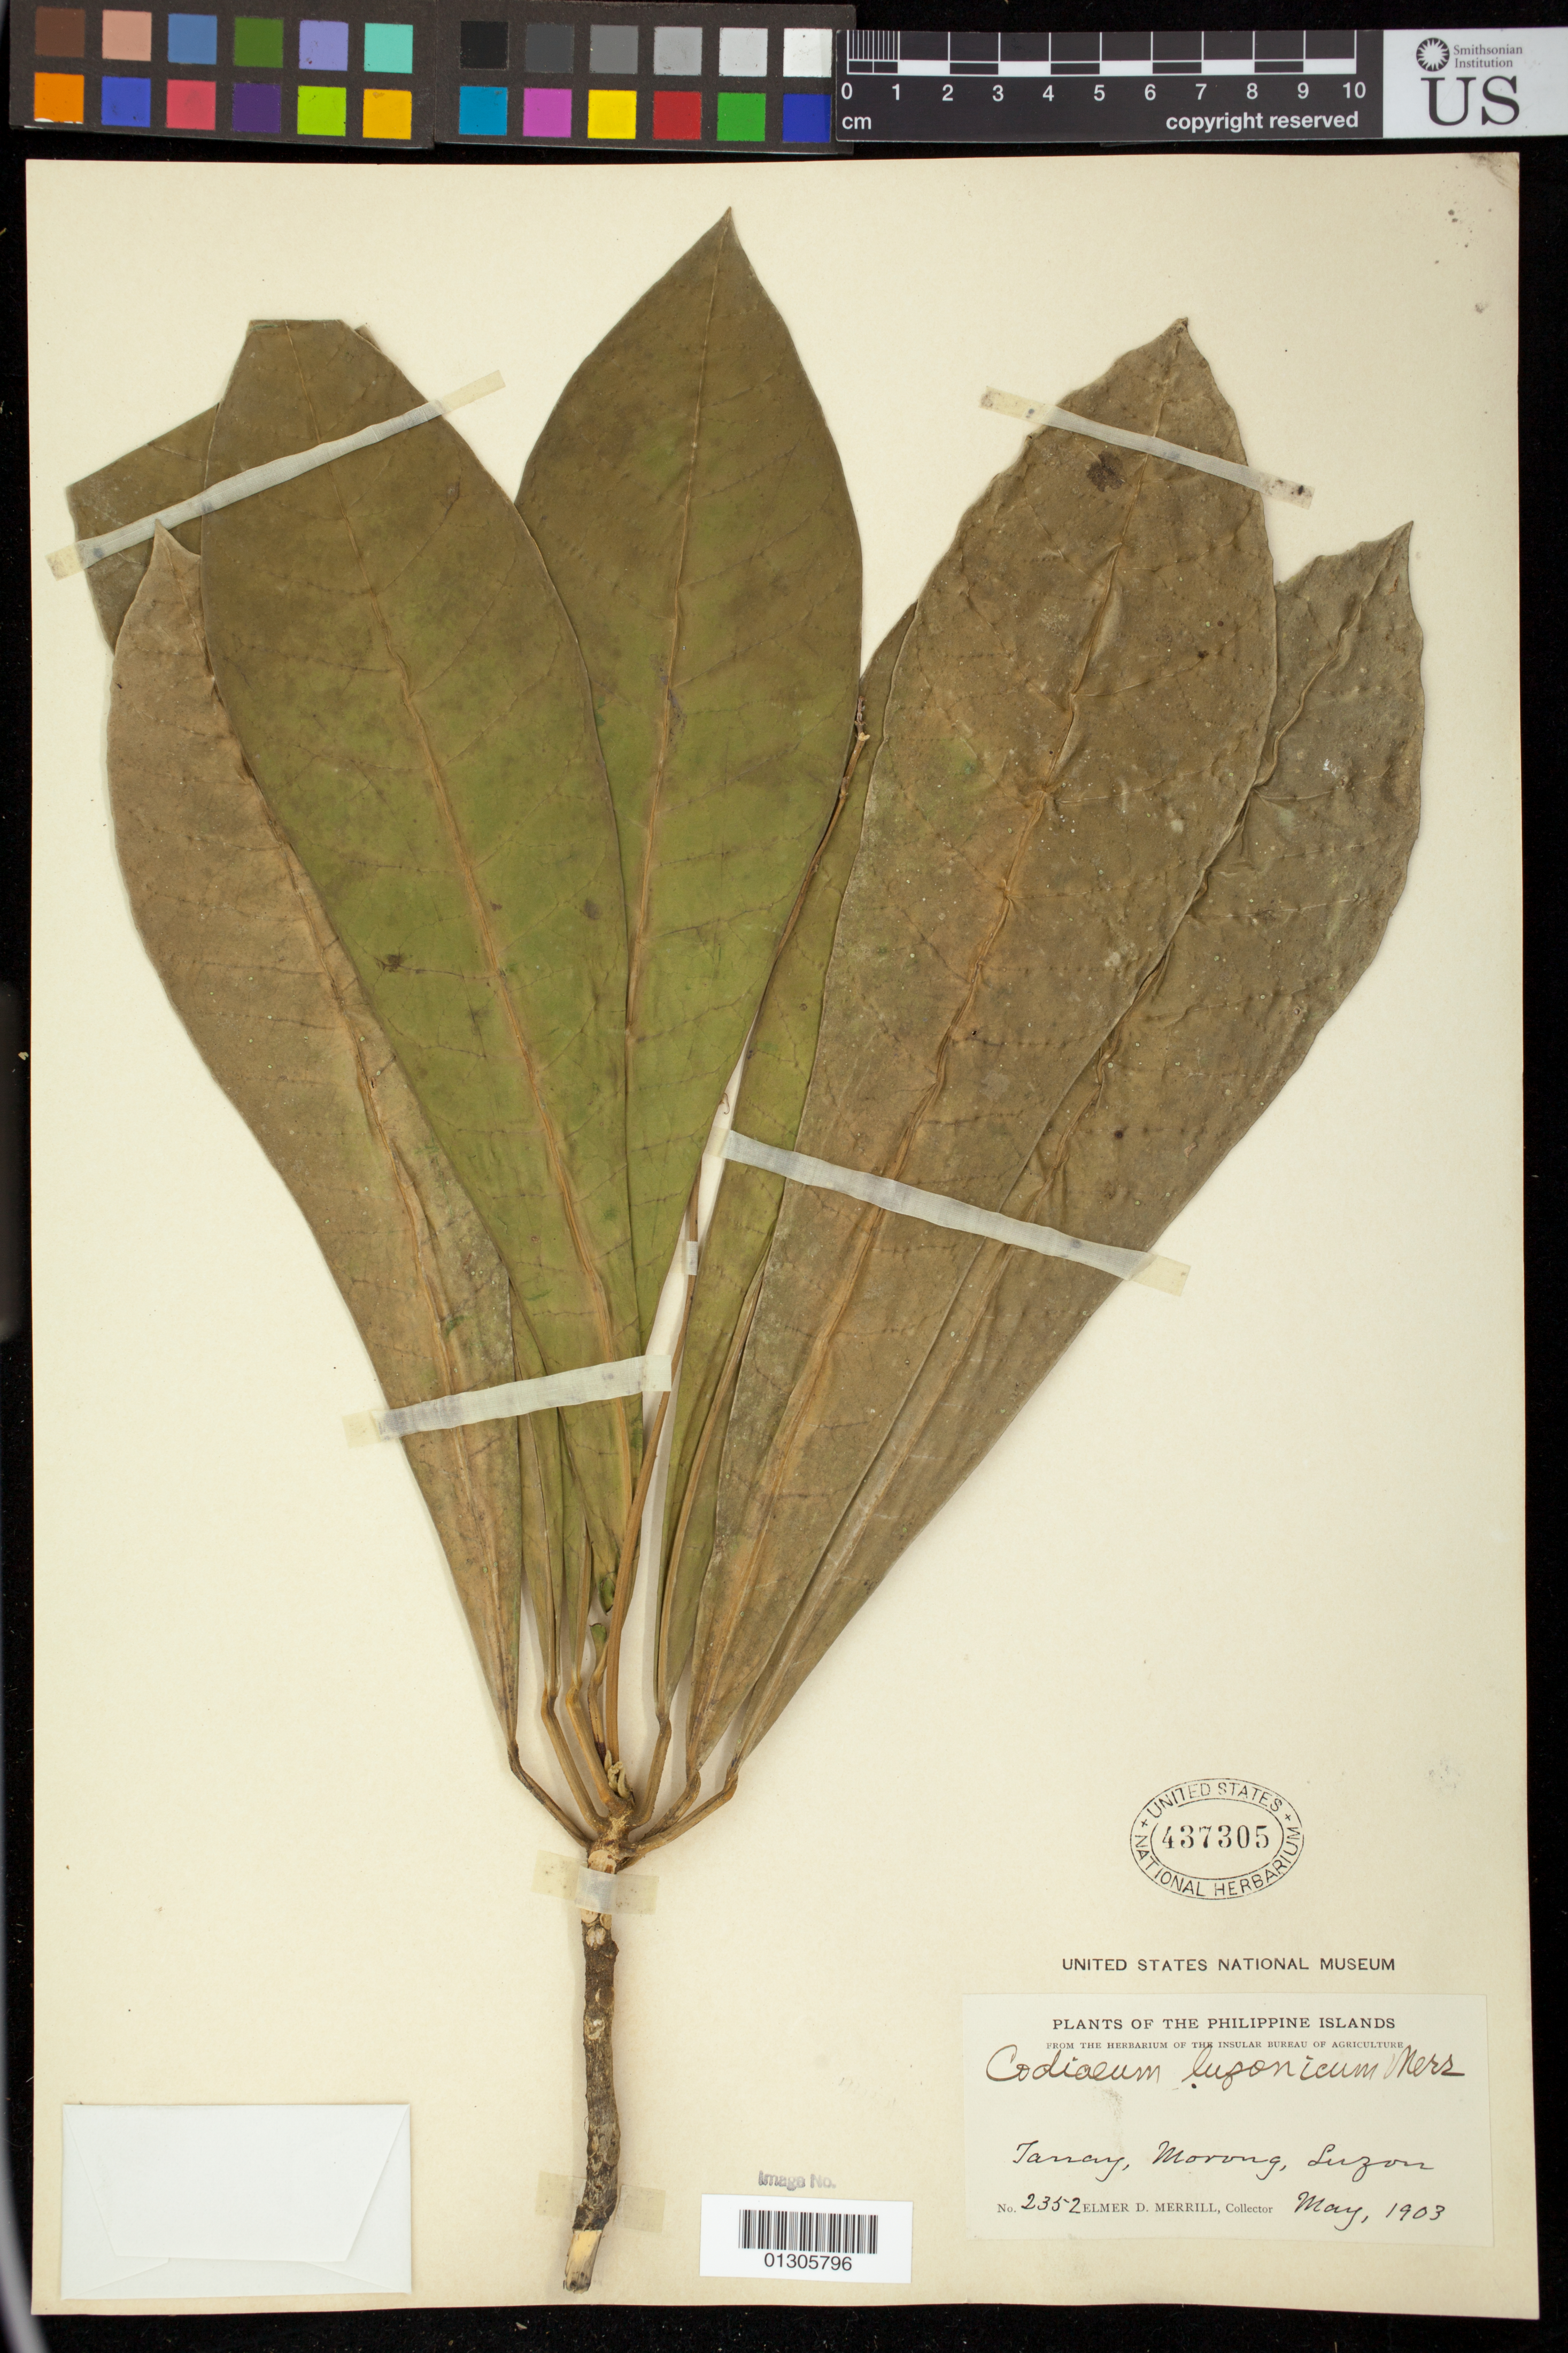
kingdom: Plantae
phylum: Tracheophyta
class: Magnoliopsida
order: Malpighiales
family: Euphorbiaceae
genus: Codiaeum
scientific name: Codiaeum luzonicum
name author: Merr.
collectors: E. D. Merrill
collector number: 2352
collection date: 1903-05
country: Philippines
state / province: Calabarzon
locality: Tanay, Morong, Luzon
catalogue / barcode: US 437305